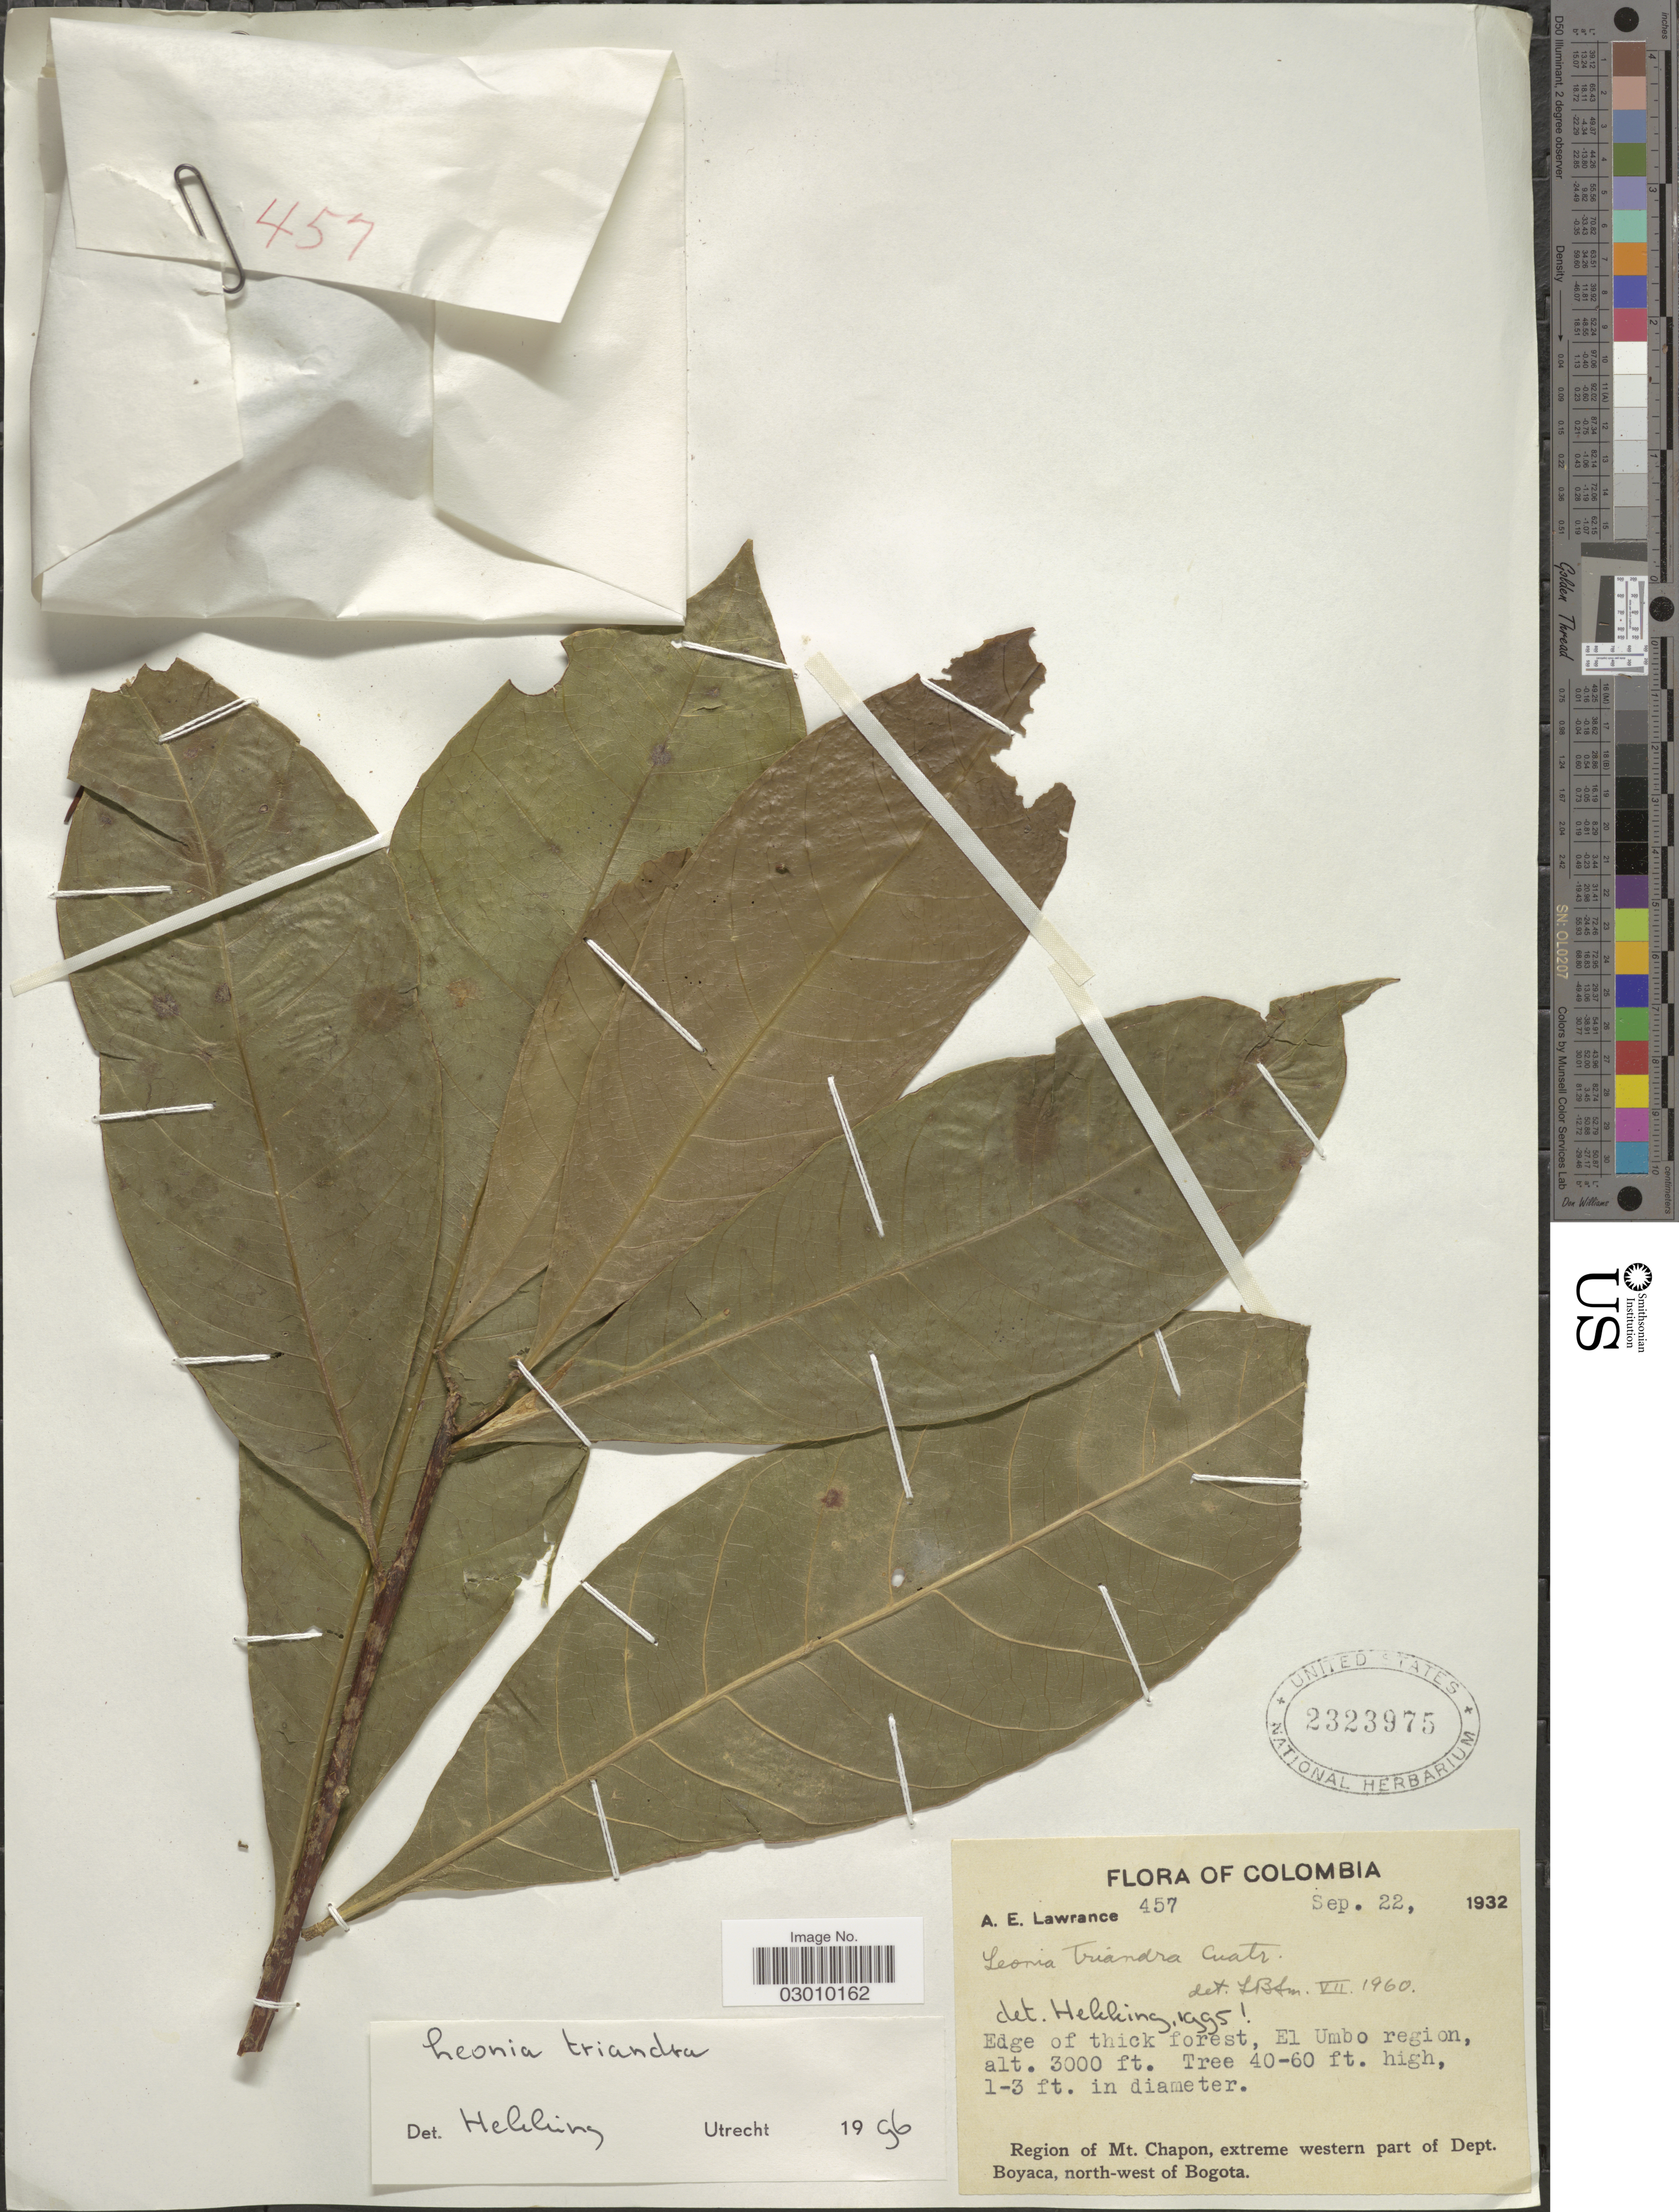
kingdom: Plantae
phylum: Tracheophyta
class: Magnoliopsida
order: Malpighiales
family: Violaceae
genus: Leonia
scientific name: Leonia triandra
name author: Cuatrec.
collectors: A. Lawrence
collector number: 457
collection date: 1932-09-22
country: Colombia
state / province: Boyacá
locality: El Umbo region. Region of Mt. Chapon, extreme western part of Dept. Boyaca, north-west of Bogota.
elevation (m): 914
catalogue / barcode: US 2323975